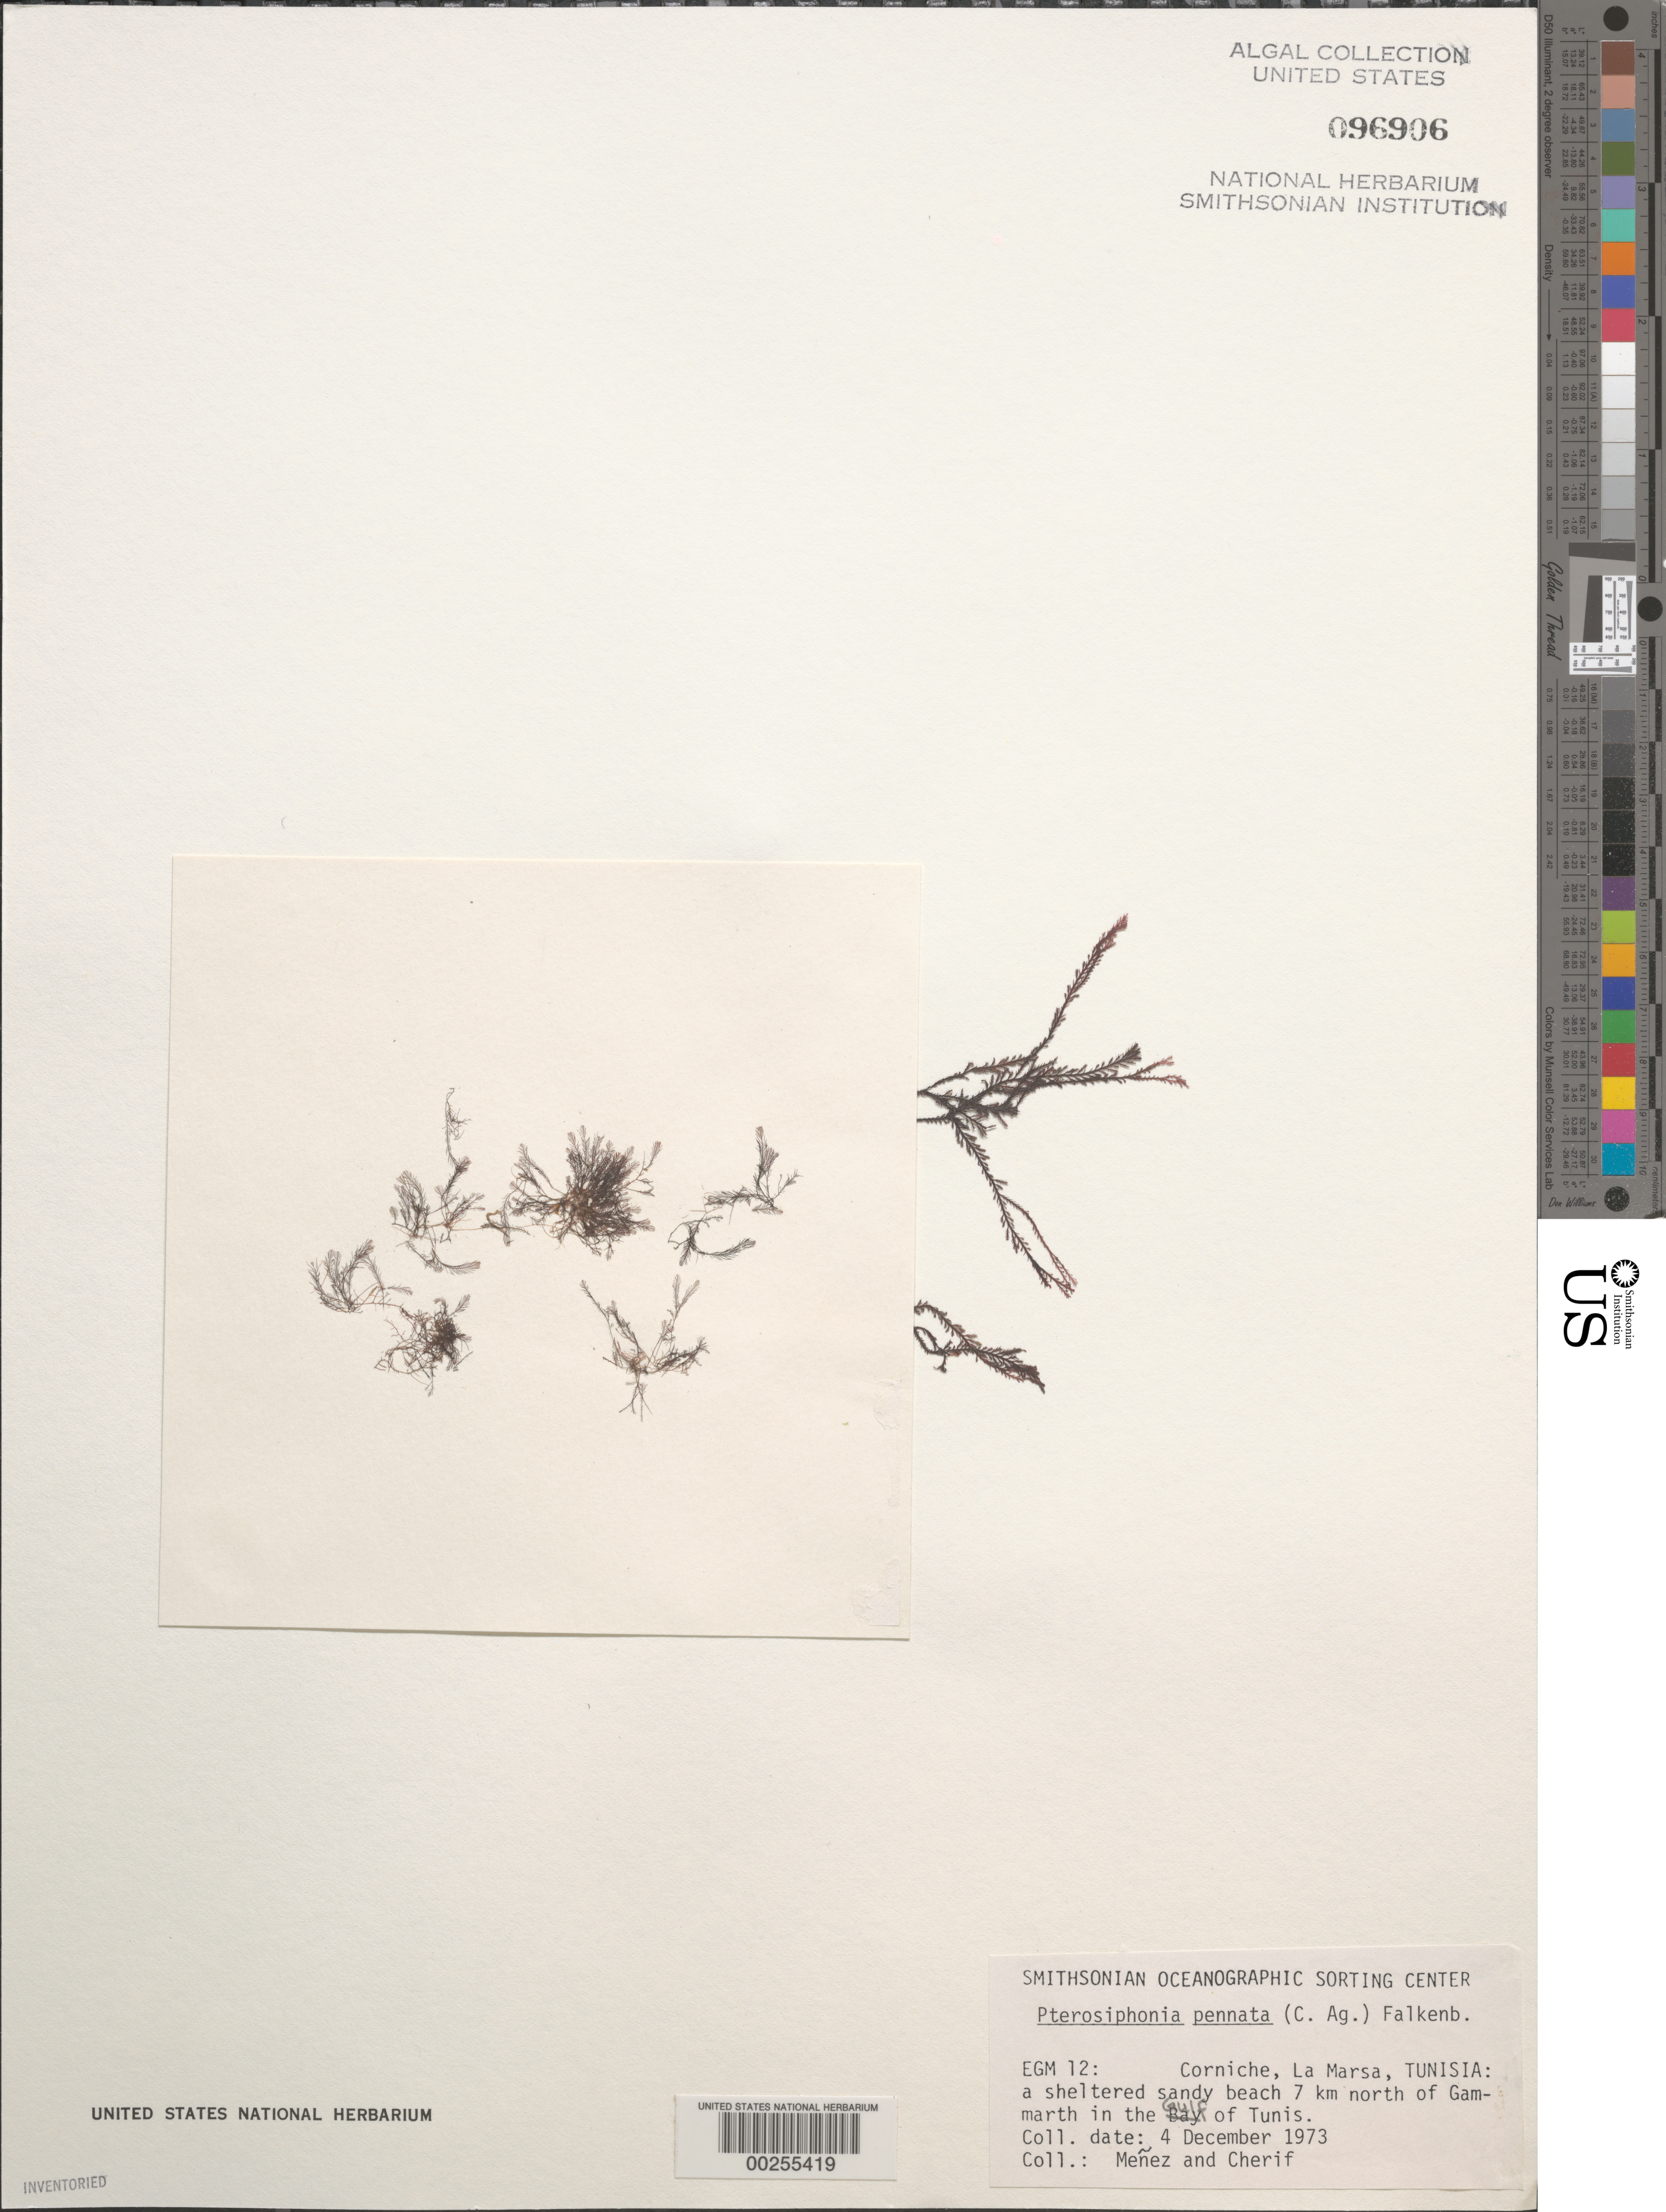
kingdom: Plantae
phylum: Rhodophyta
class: Florideophyceae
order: Ceramiales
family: Rhodomelaceae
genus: Xiphosiphonia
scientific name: Xiphosiphonia pennata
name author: (C. Agardh) Savoie & G.W. Saunders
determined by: Algae name updating Project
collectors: Meñez & -. Cherif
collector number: EGM 12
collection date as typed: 04 Dec 1973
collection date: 1973-12-04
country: Tunisia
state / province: Tunis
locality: Corniche, la marsa, seven km north of gammarth, gulf of tunis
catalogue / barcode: US 96906